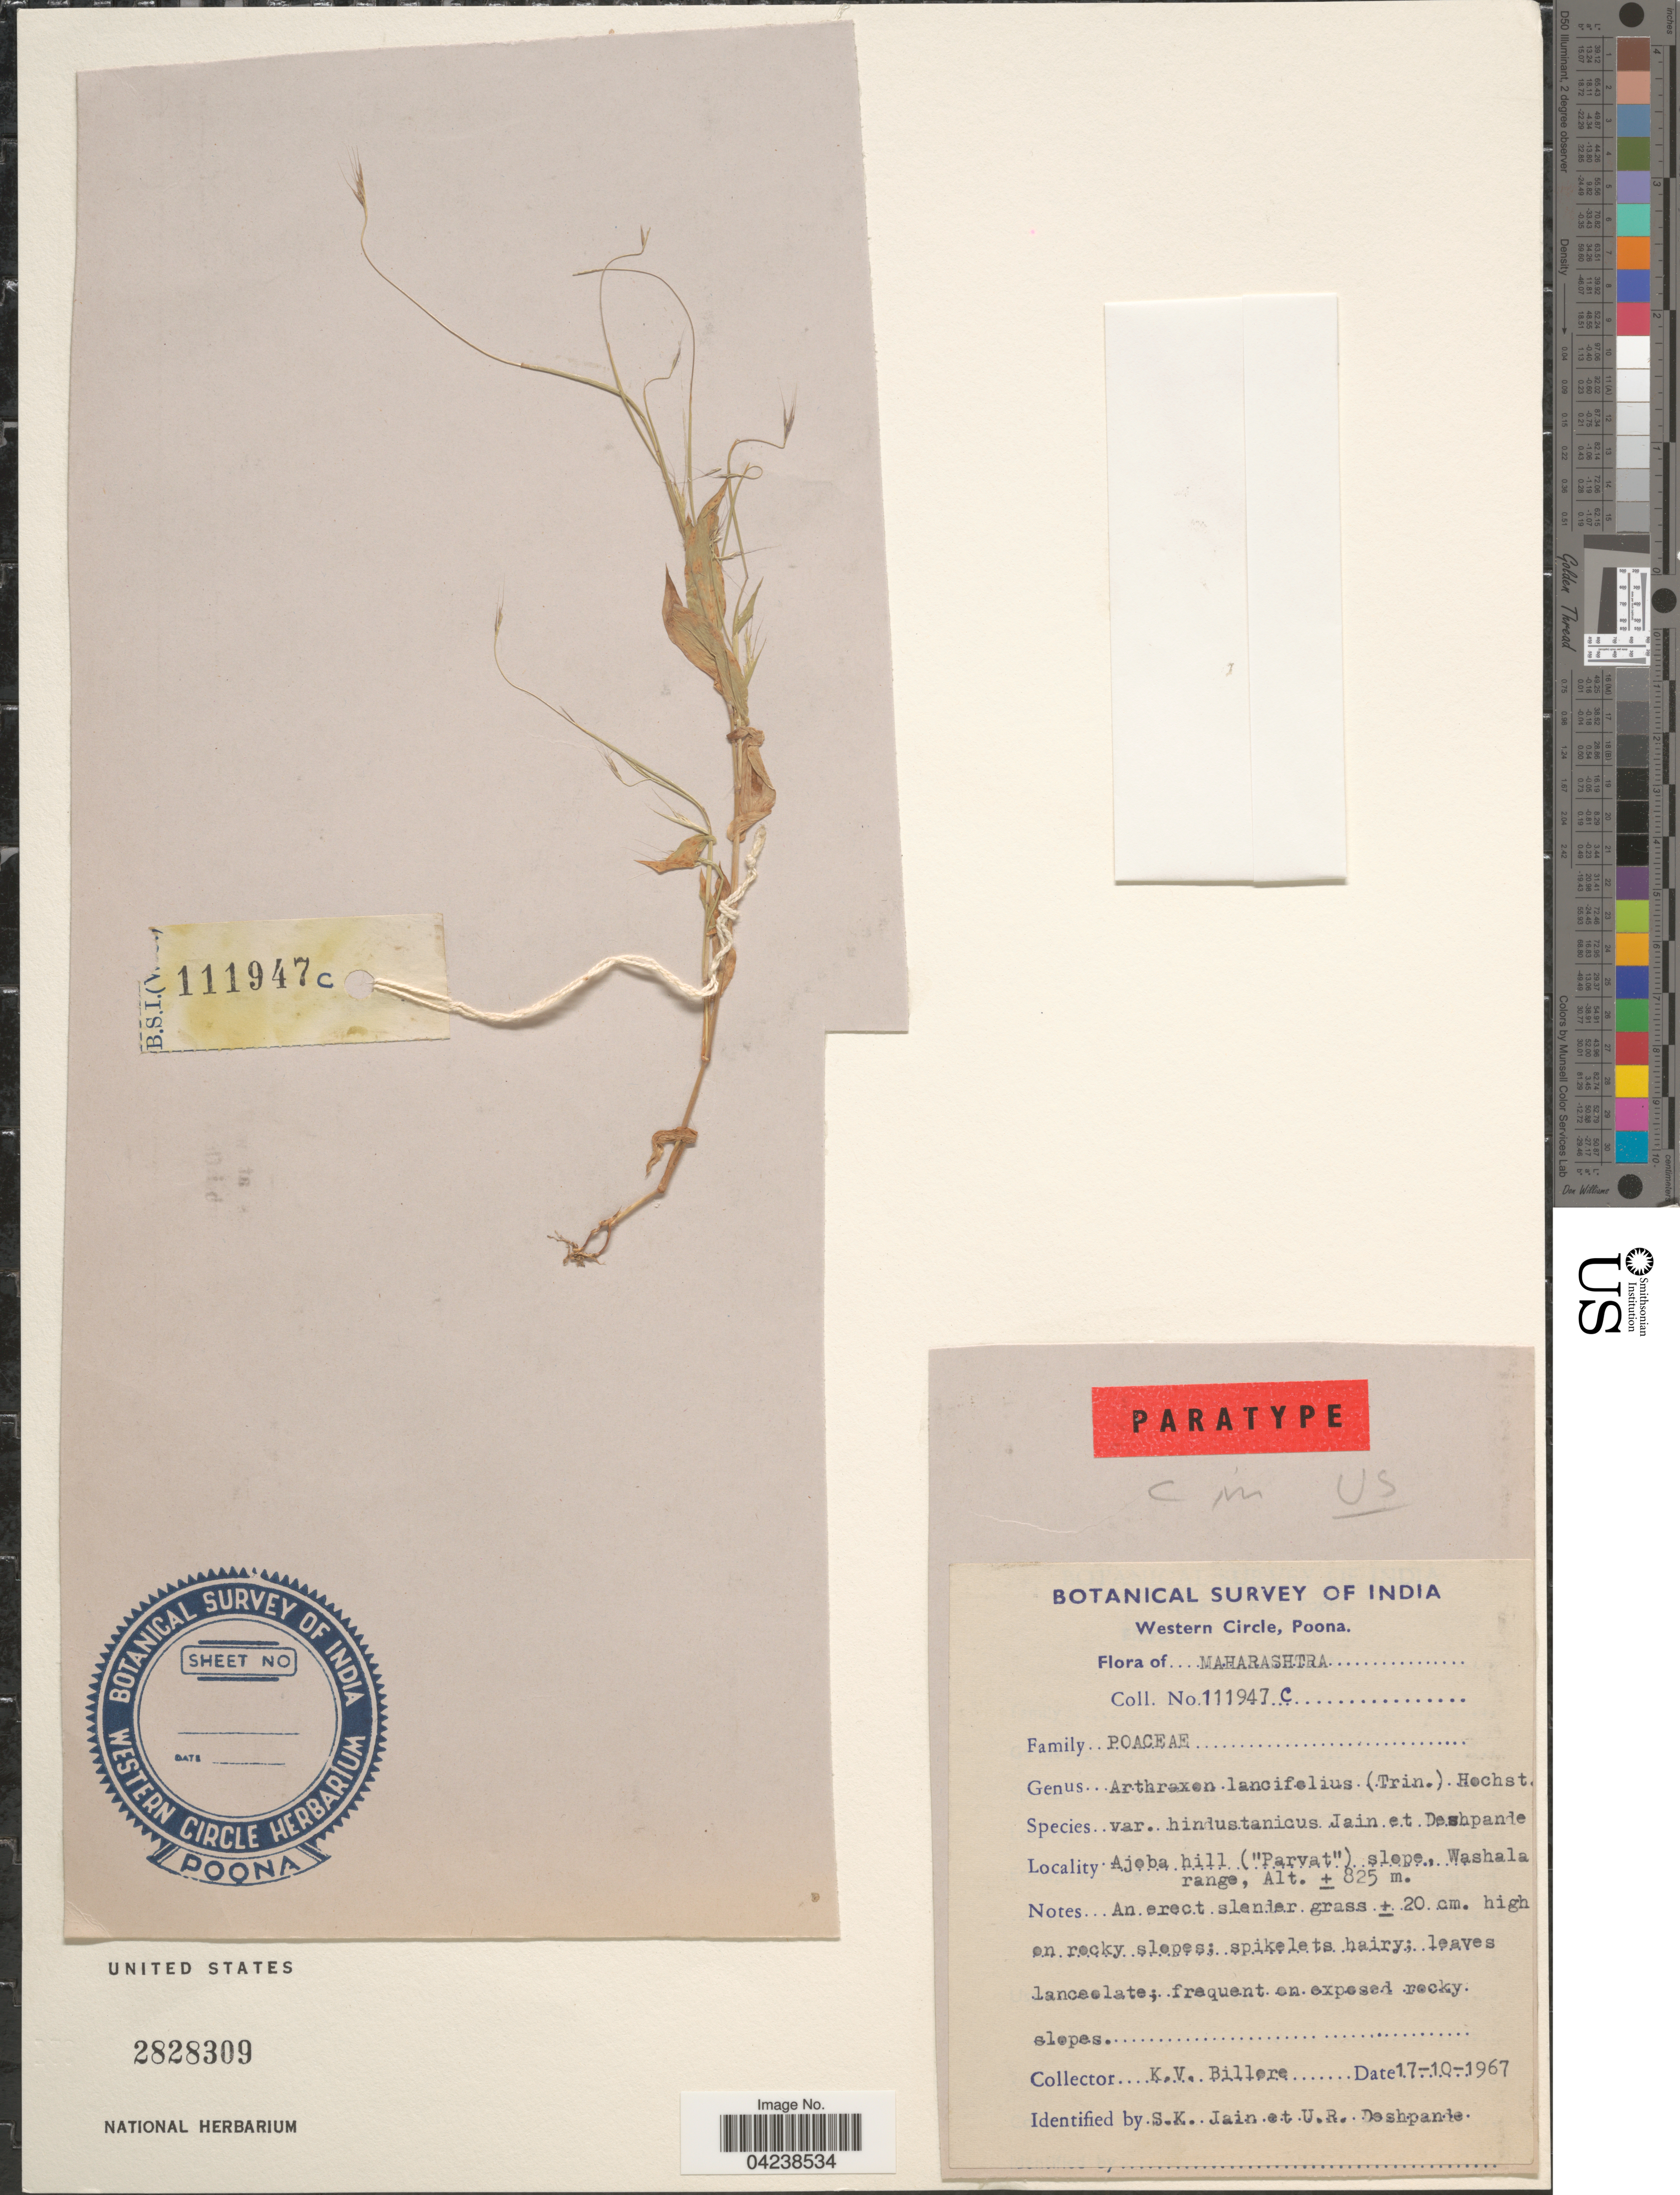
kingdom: Plantae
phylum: Tracheophyta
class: Liliopsida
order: Poales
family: Poaceae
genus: Arthraxon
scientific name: Arthraxon lancifolius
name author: (Trin.) Hochst.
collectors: K. Billore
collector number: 111947C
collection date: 1967-10-17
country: India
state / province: Maharashtra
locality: Botanical Survey of India. Ajoba hill ("Parvat") slope, Washala range.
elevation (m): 825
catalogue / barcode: US 2828309